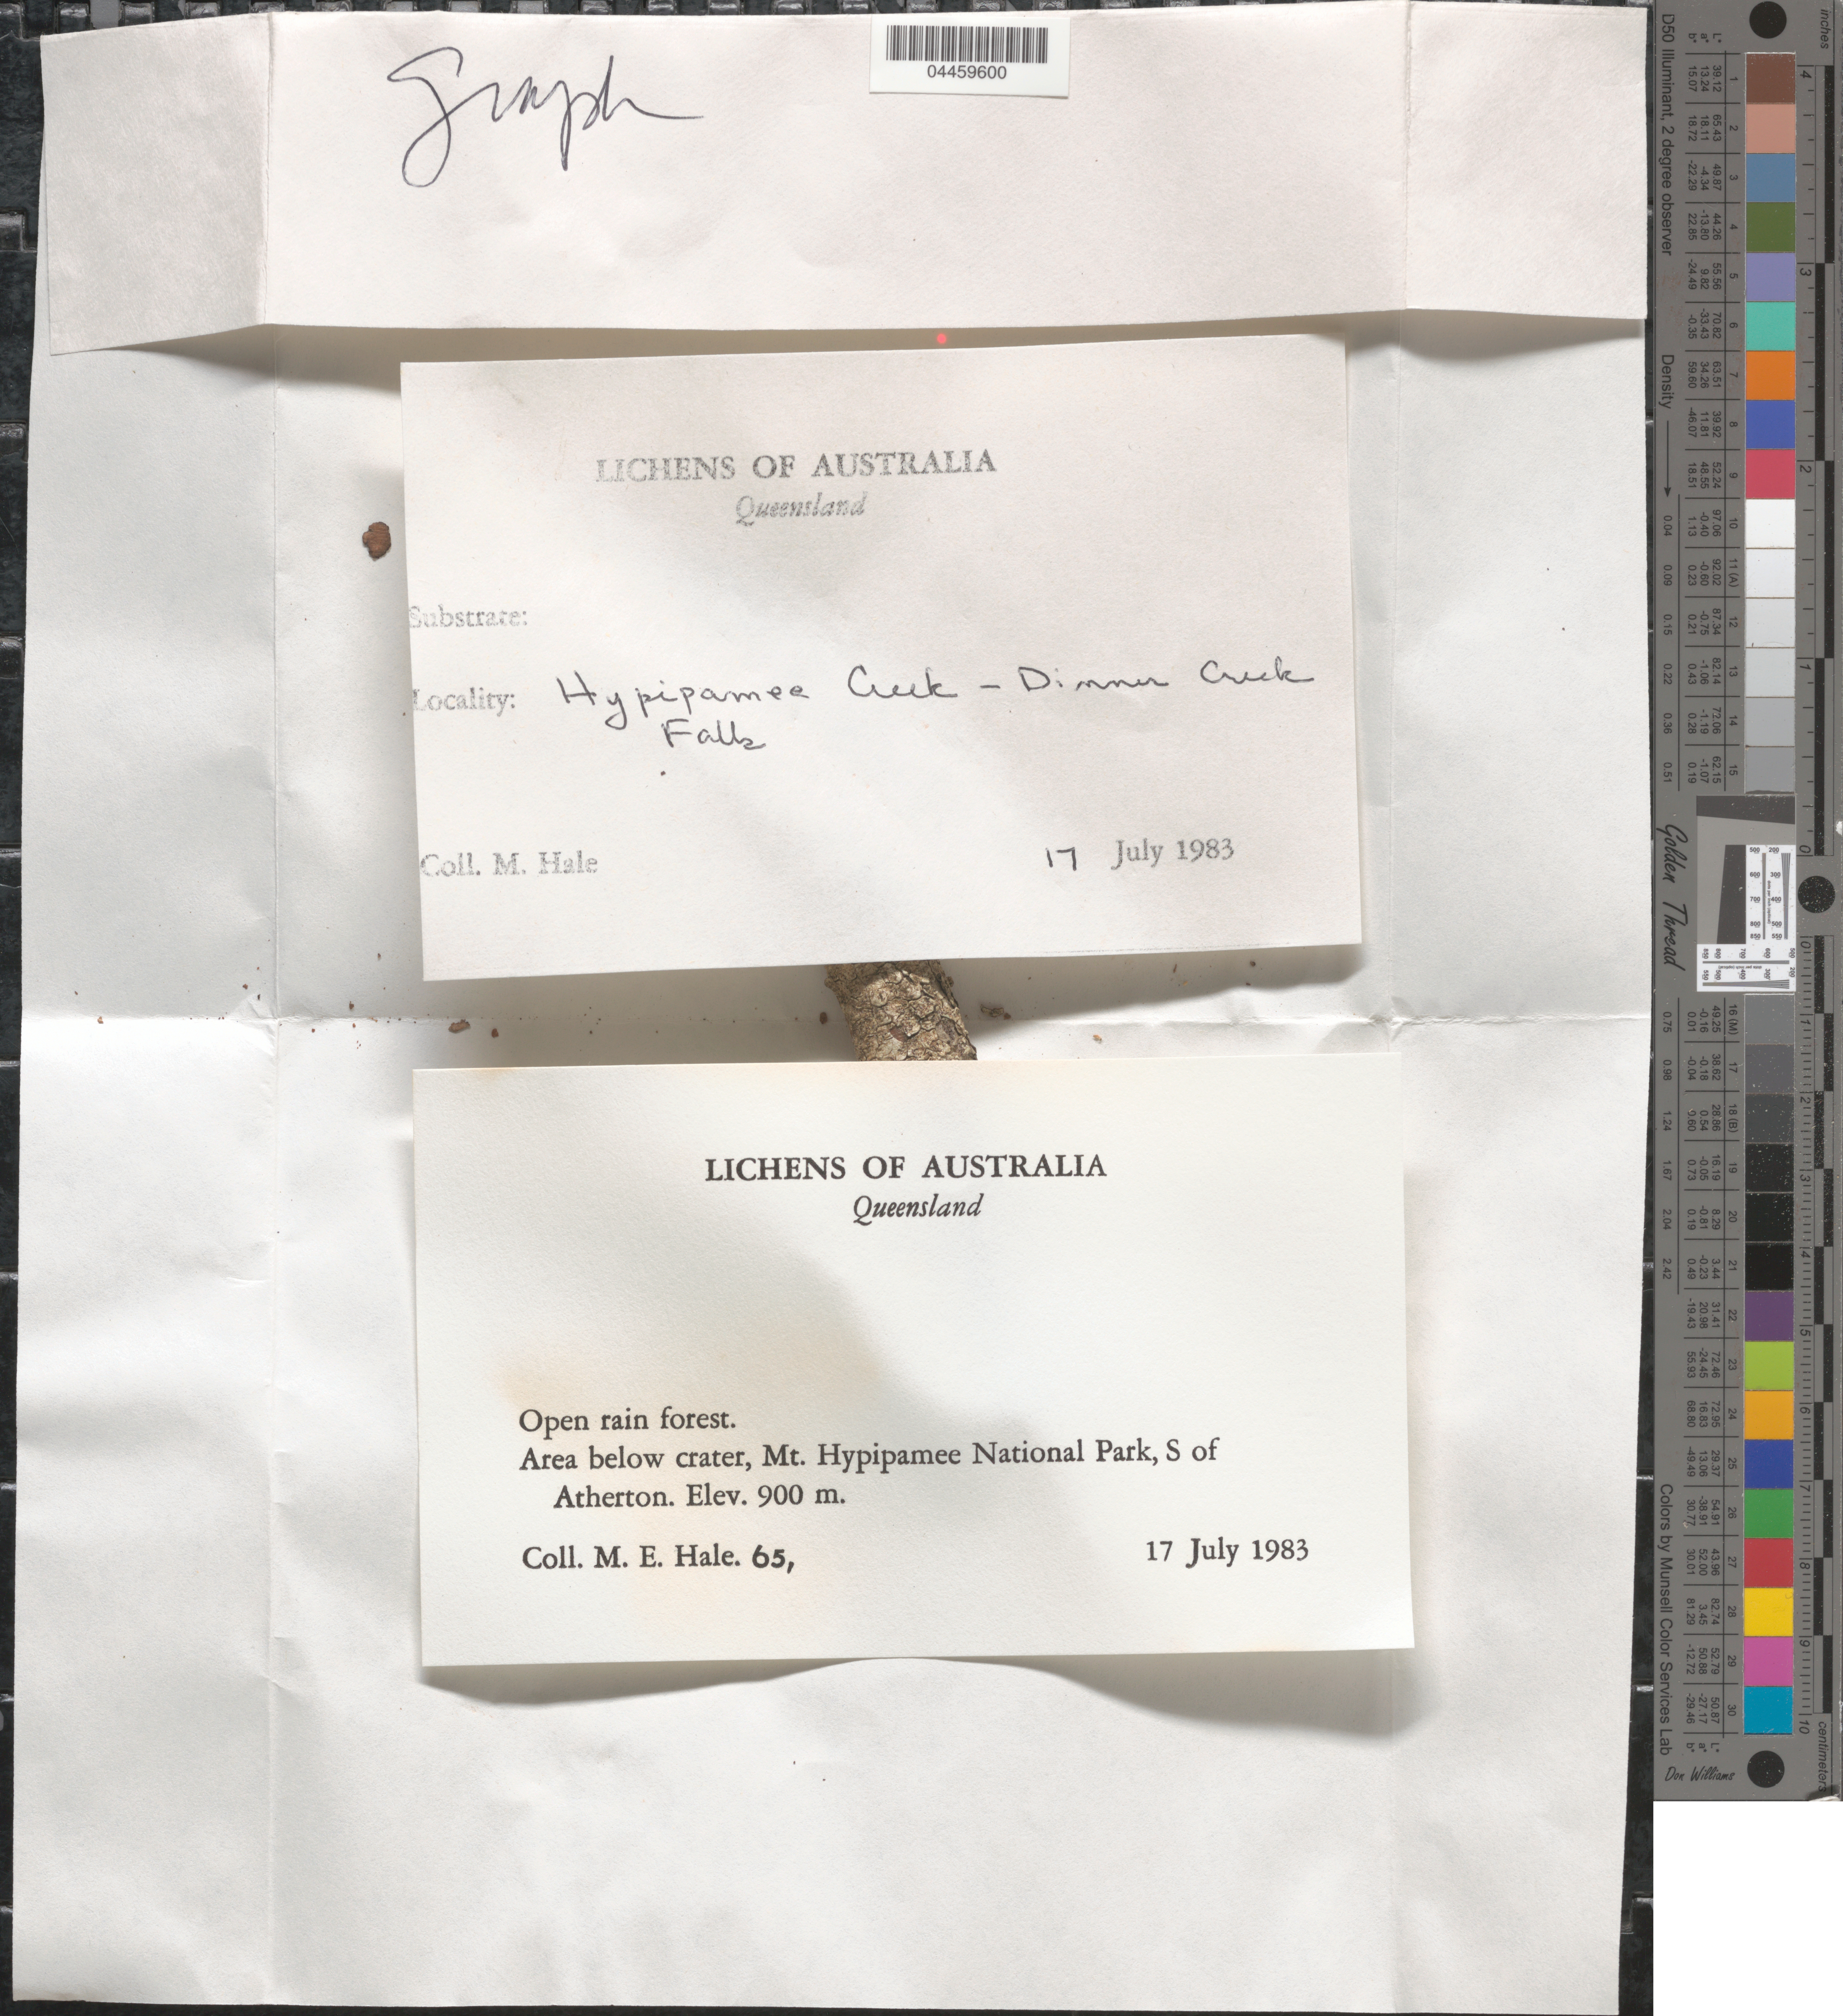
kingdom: Fungi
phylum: Ascomycota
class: Lecanoromycetes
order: Ostropales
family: Graphidaceae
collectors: M. Hale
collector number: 65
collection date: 1983-07-17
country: Australia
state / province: Queensland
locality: Area below crater, Mt. Hypipamee National Park, S of Artherton. Dinner Creel Falls.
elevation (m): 900